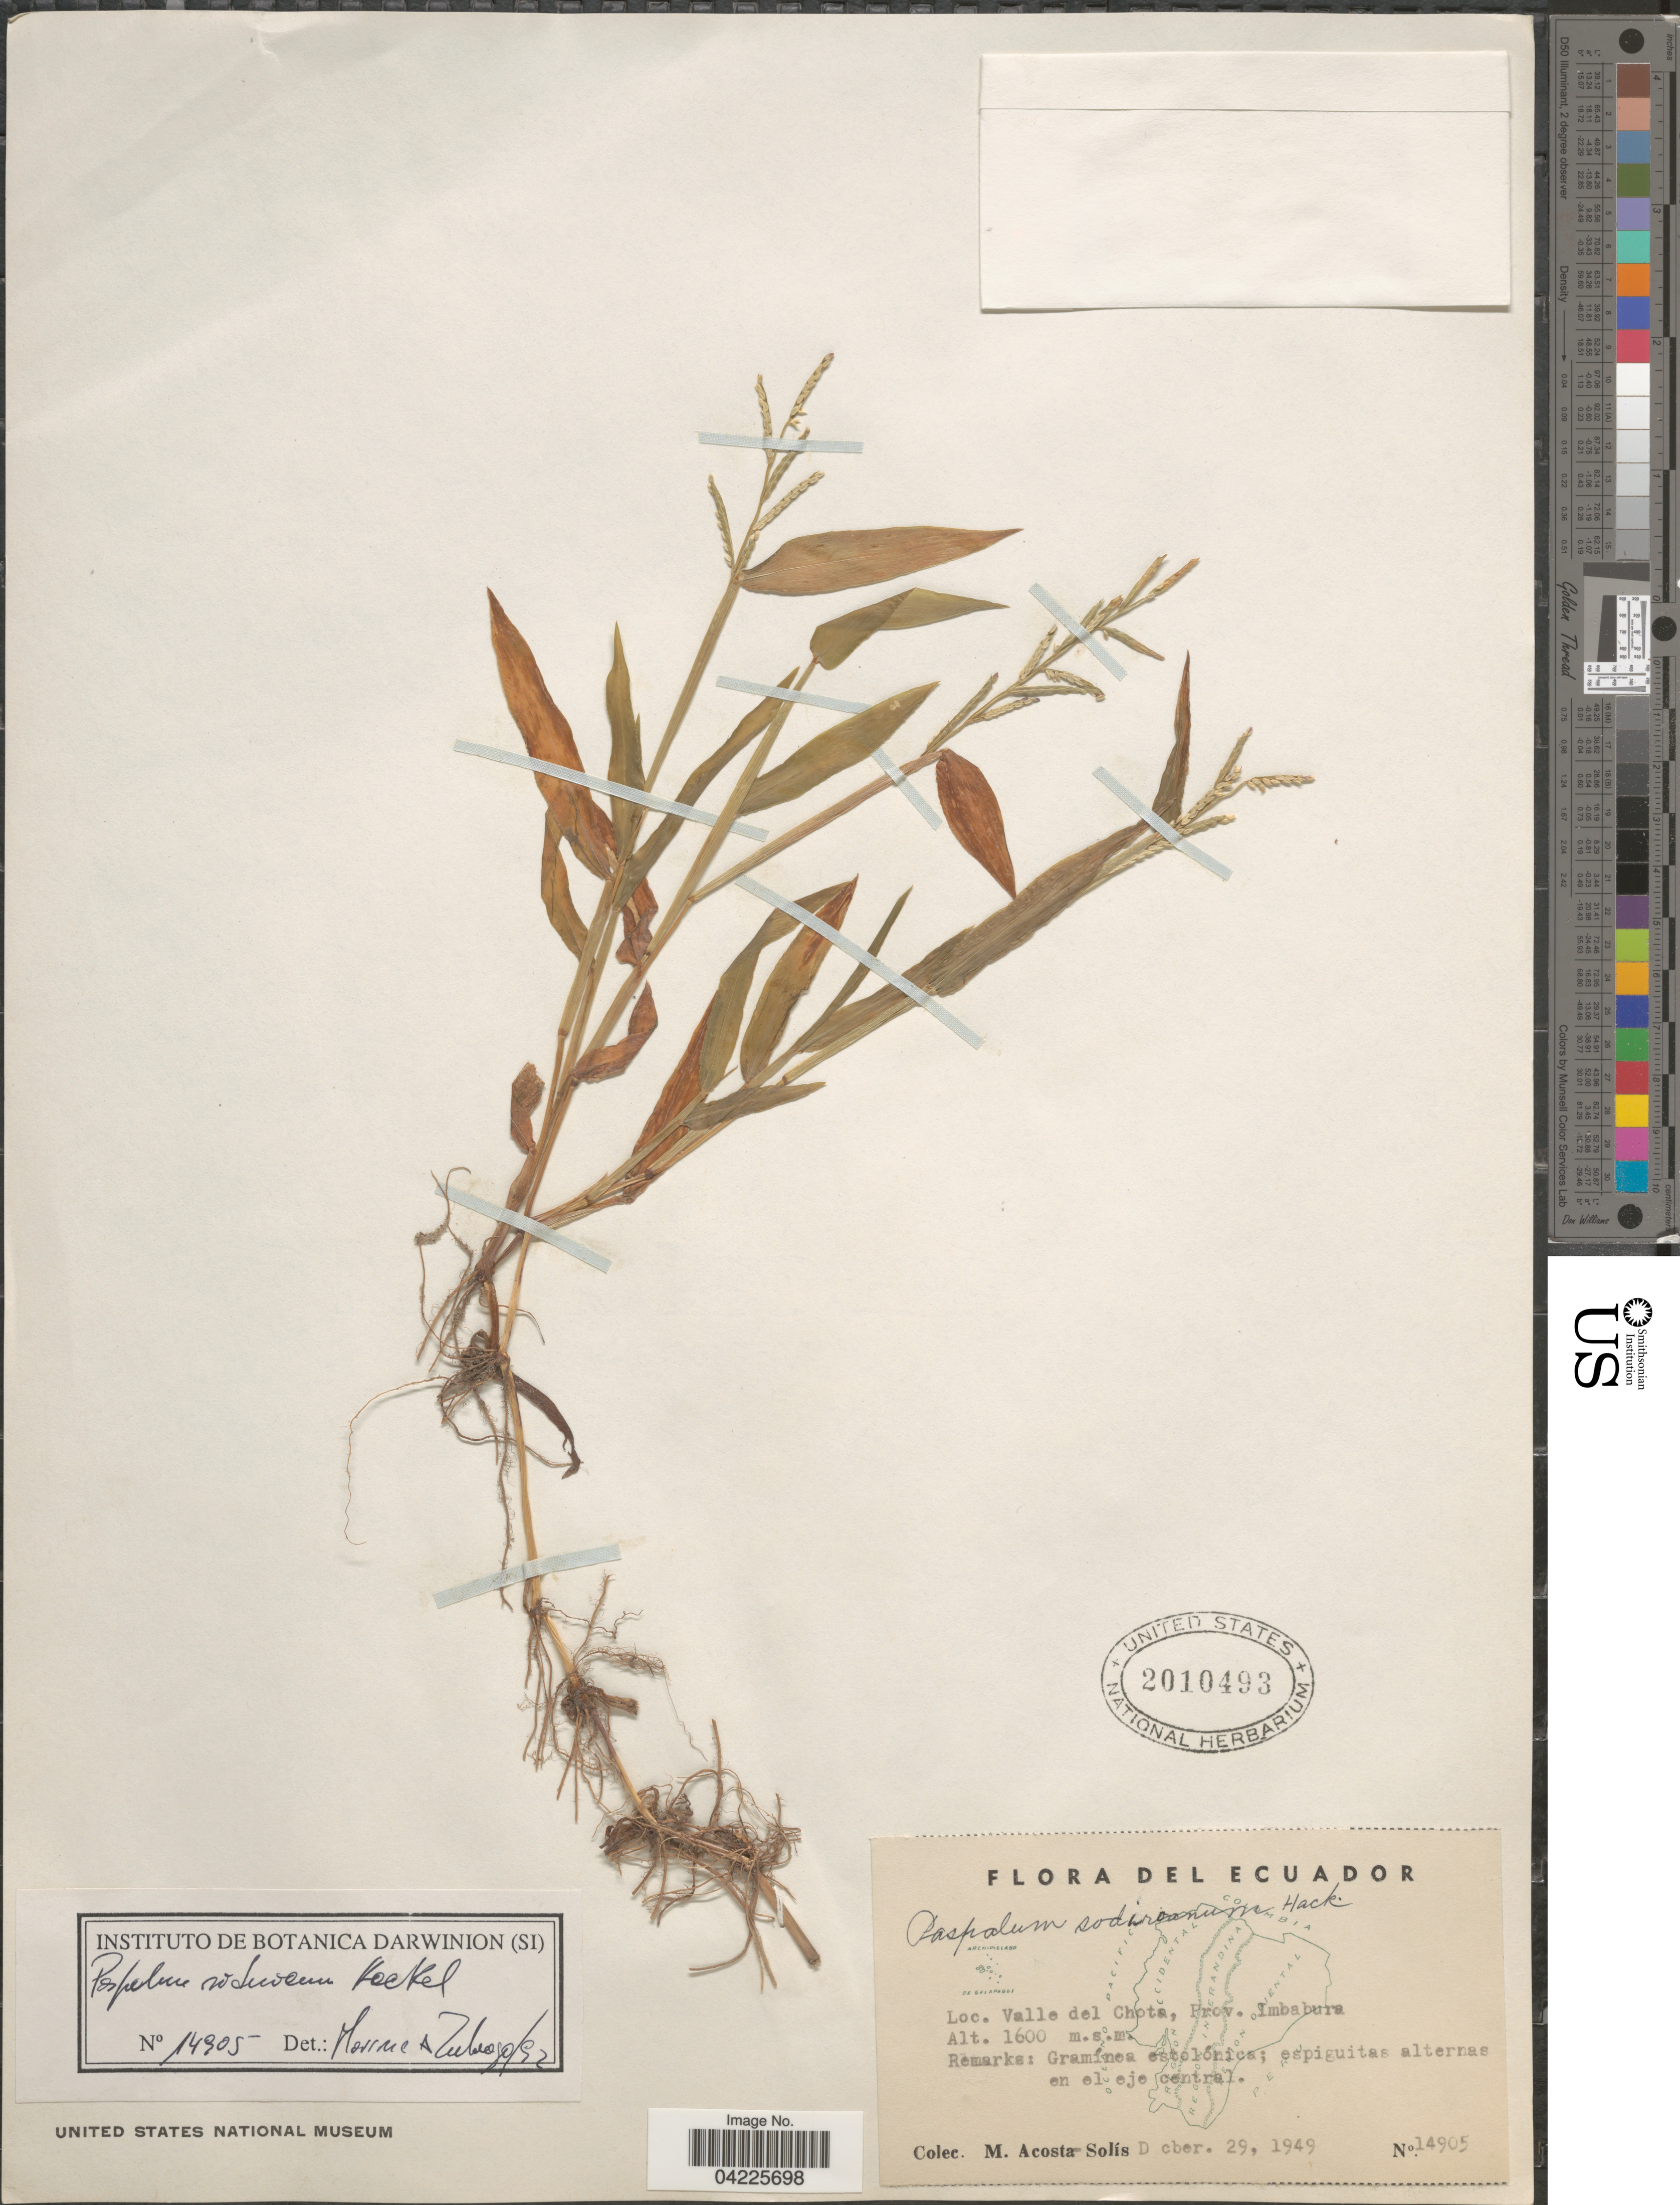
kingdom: Plantae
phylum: Tracheophyta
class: Liliopsida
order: Poales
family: Poaceae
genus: Paspalum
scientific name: Paspalum sodiroanum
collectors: M. Acosta Solis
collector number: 14905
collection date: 1949-12-29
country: Ecuador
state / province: Imbabura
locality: Valle del Chota.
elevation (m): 1600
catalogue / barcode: US 2010493